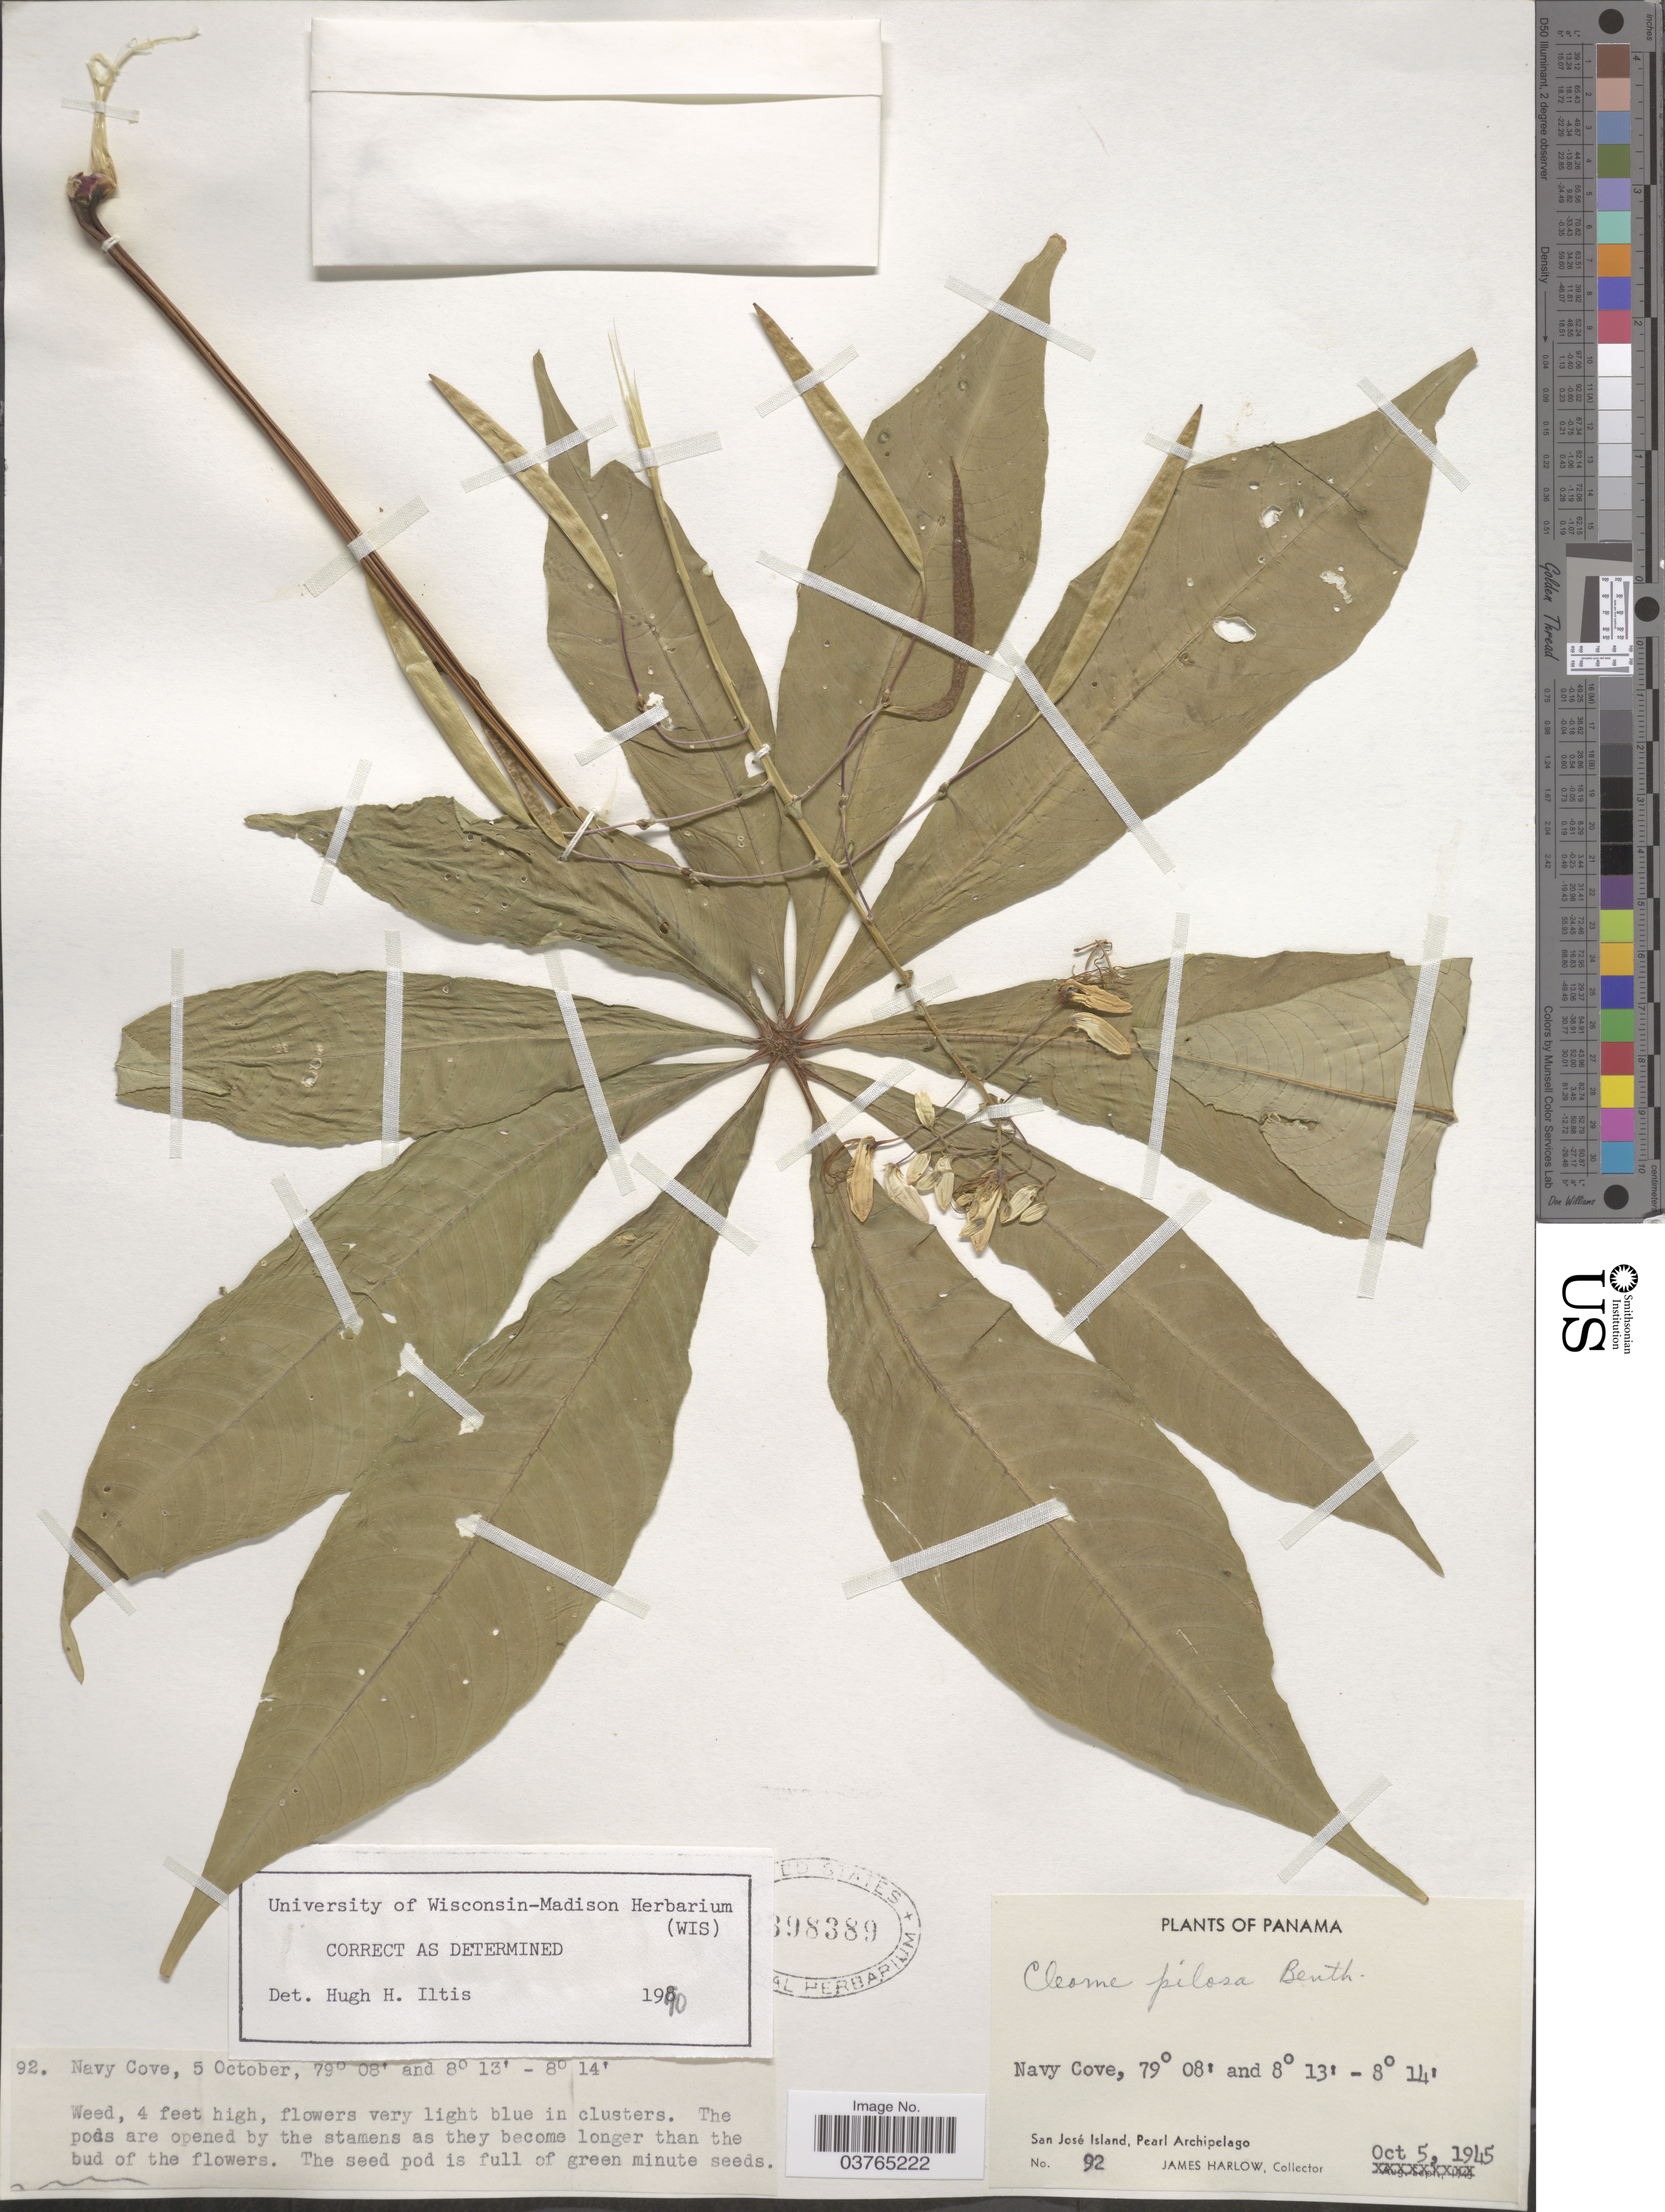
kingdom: Plantae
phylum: Tracheophyta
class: Magnoliopsida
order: Brassicales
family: Cleomaceae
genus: Cochranella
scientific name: Cochranella pilosa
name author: (Benth.) E.M. McGinty & Roalson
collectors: J. Harlow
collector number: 92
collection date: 1945-10-05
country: Panama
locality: Navy Cove. San José Island, Pearl Archipelago.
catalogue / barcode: US 2398389